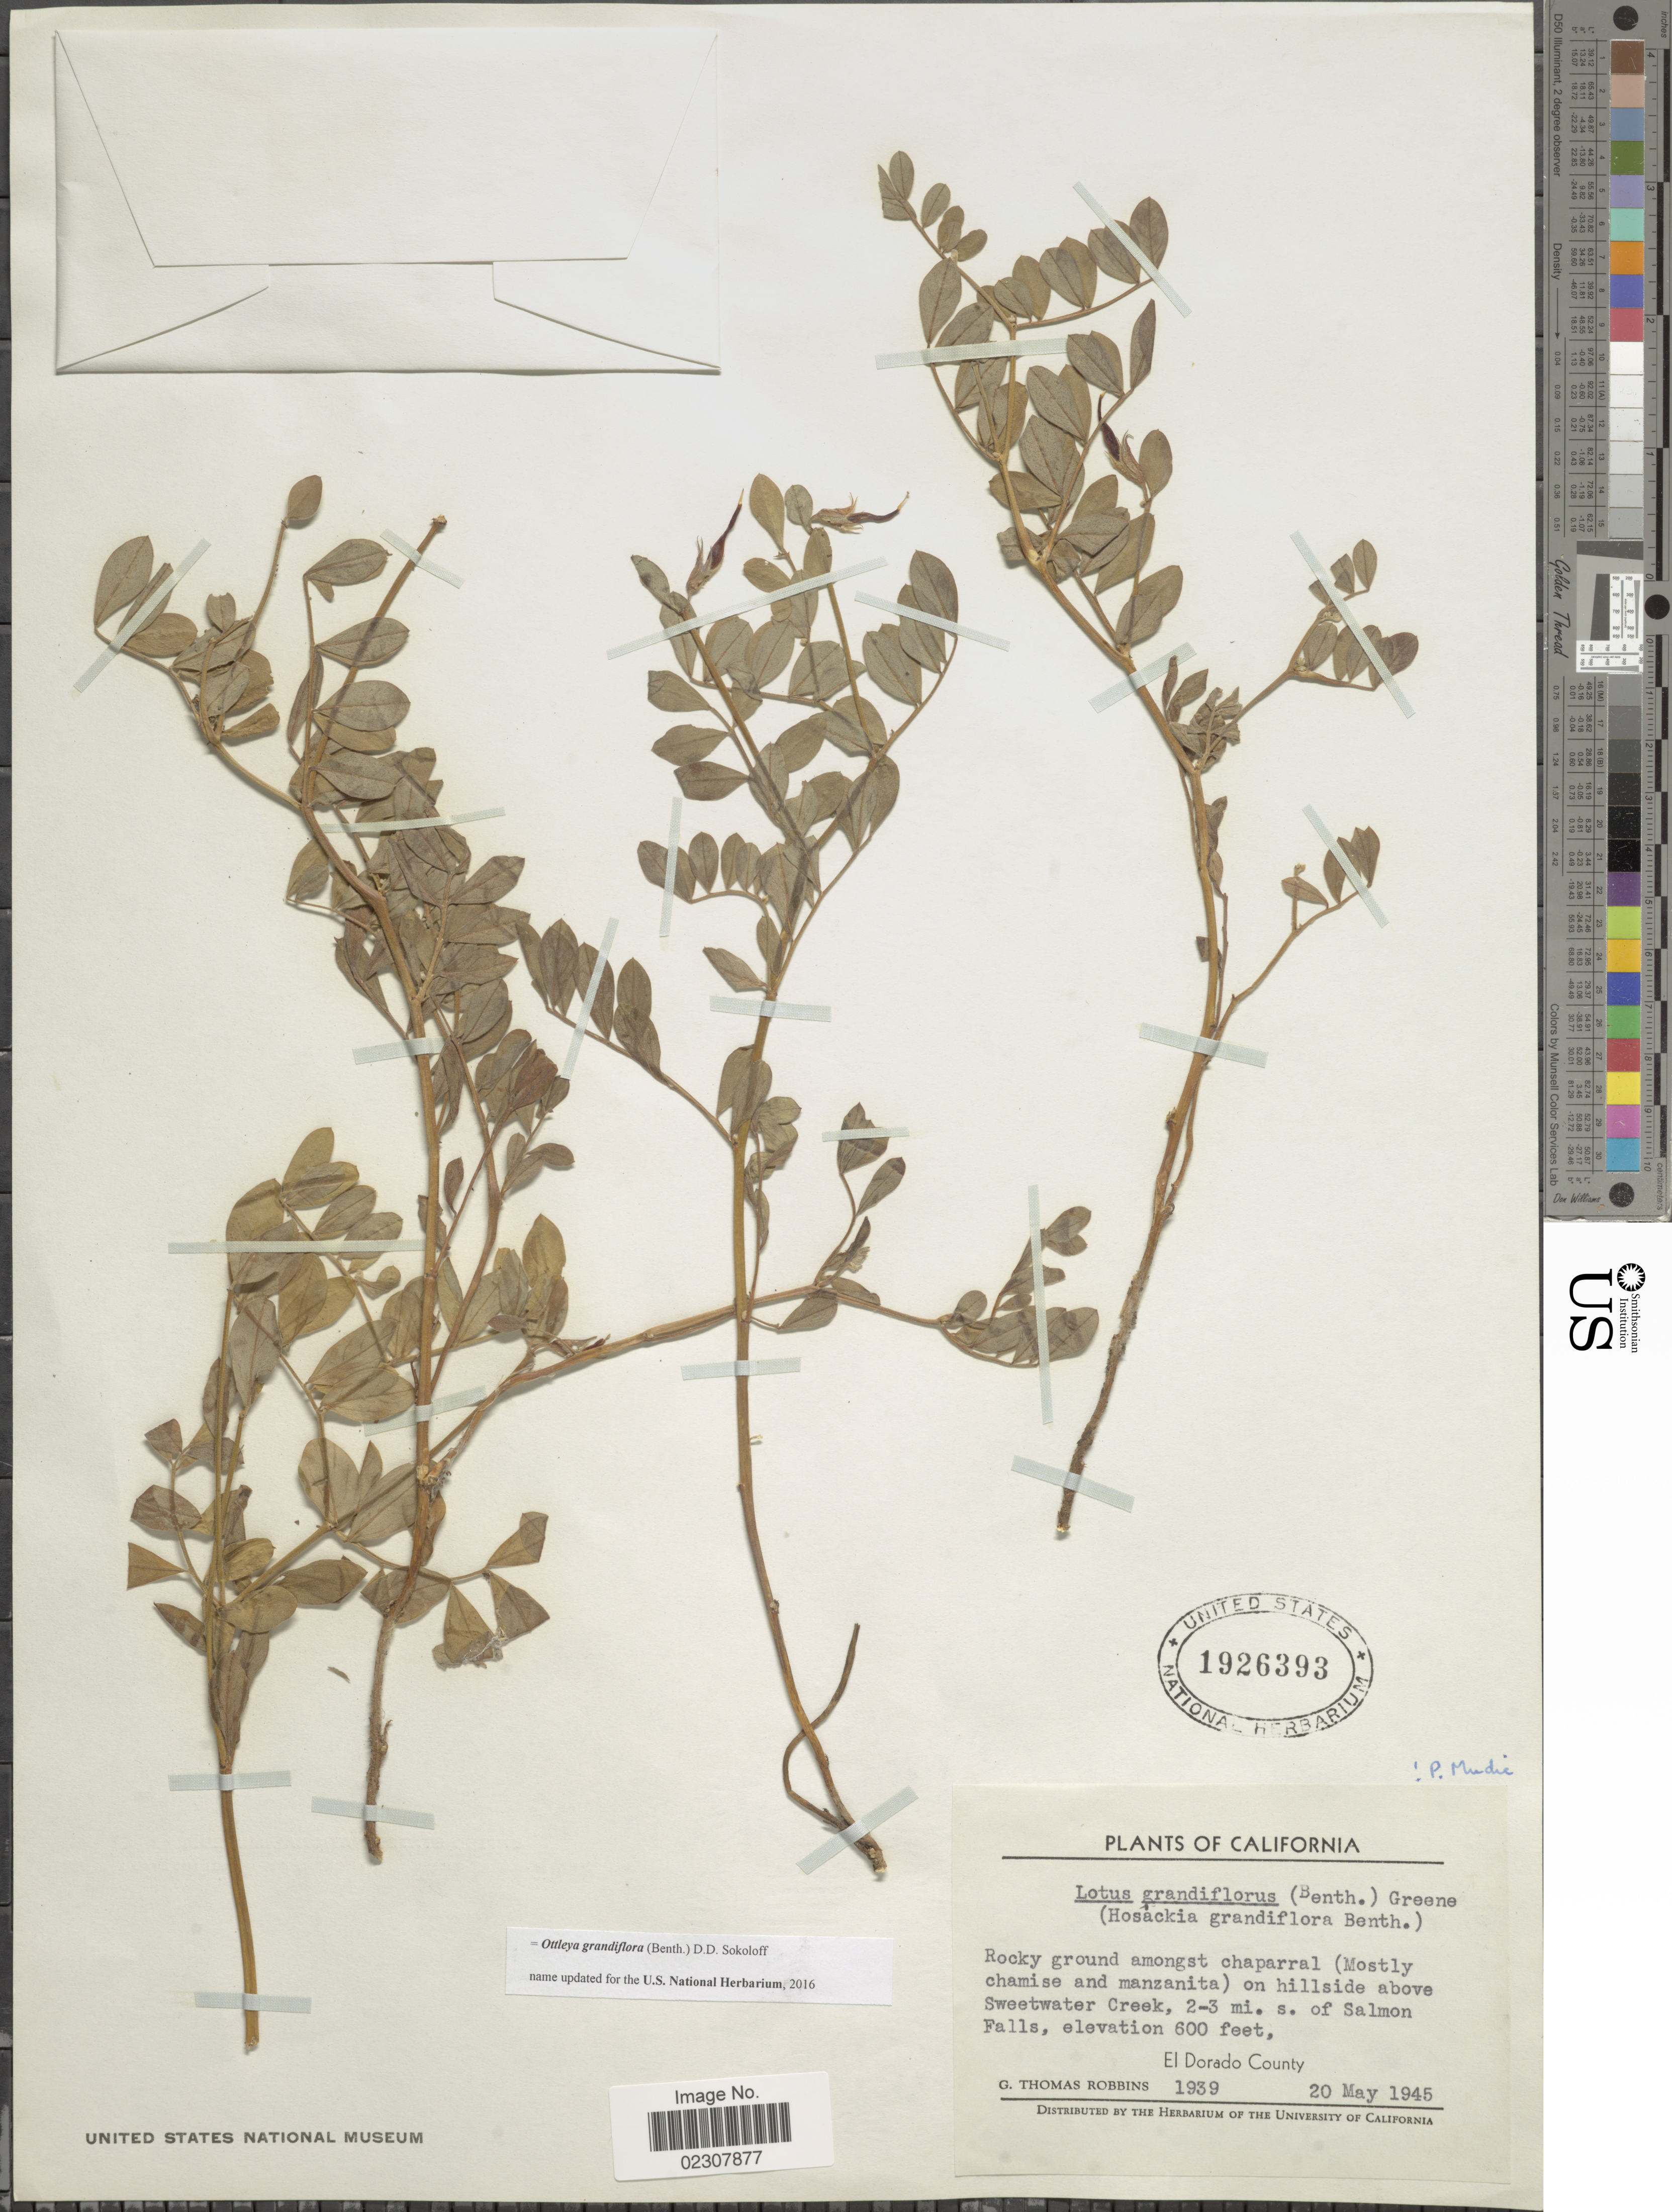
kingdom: Plantae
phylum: Tracheophyta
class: Magnoliopsida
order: Fabales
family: Fabaceae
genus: Ottleya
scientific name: Ottleya grandiflora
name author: (Benth.) D.D. Sokoloff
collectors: G. T. Robbins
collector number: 1939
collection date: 1945-05-20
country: United States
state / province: California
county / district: El Dorado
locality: On hillside above Sweetwater Creek, 2-3 mi. s. of Salmon Falls, El Dorado County.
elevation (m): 183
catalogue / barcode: US 1926393